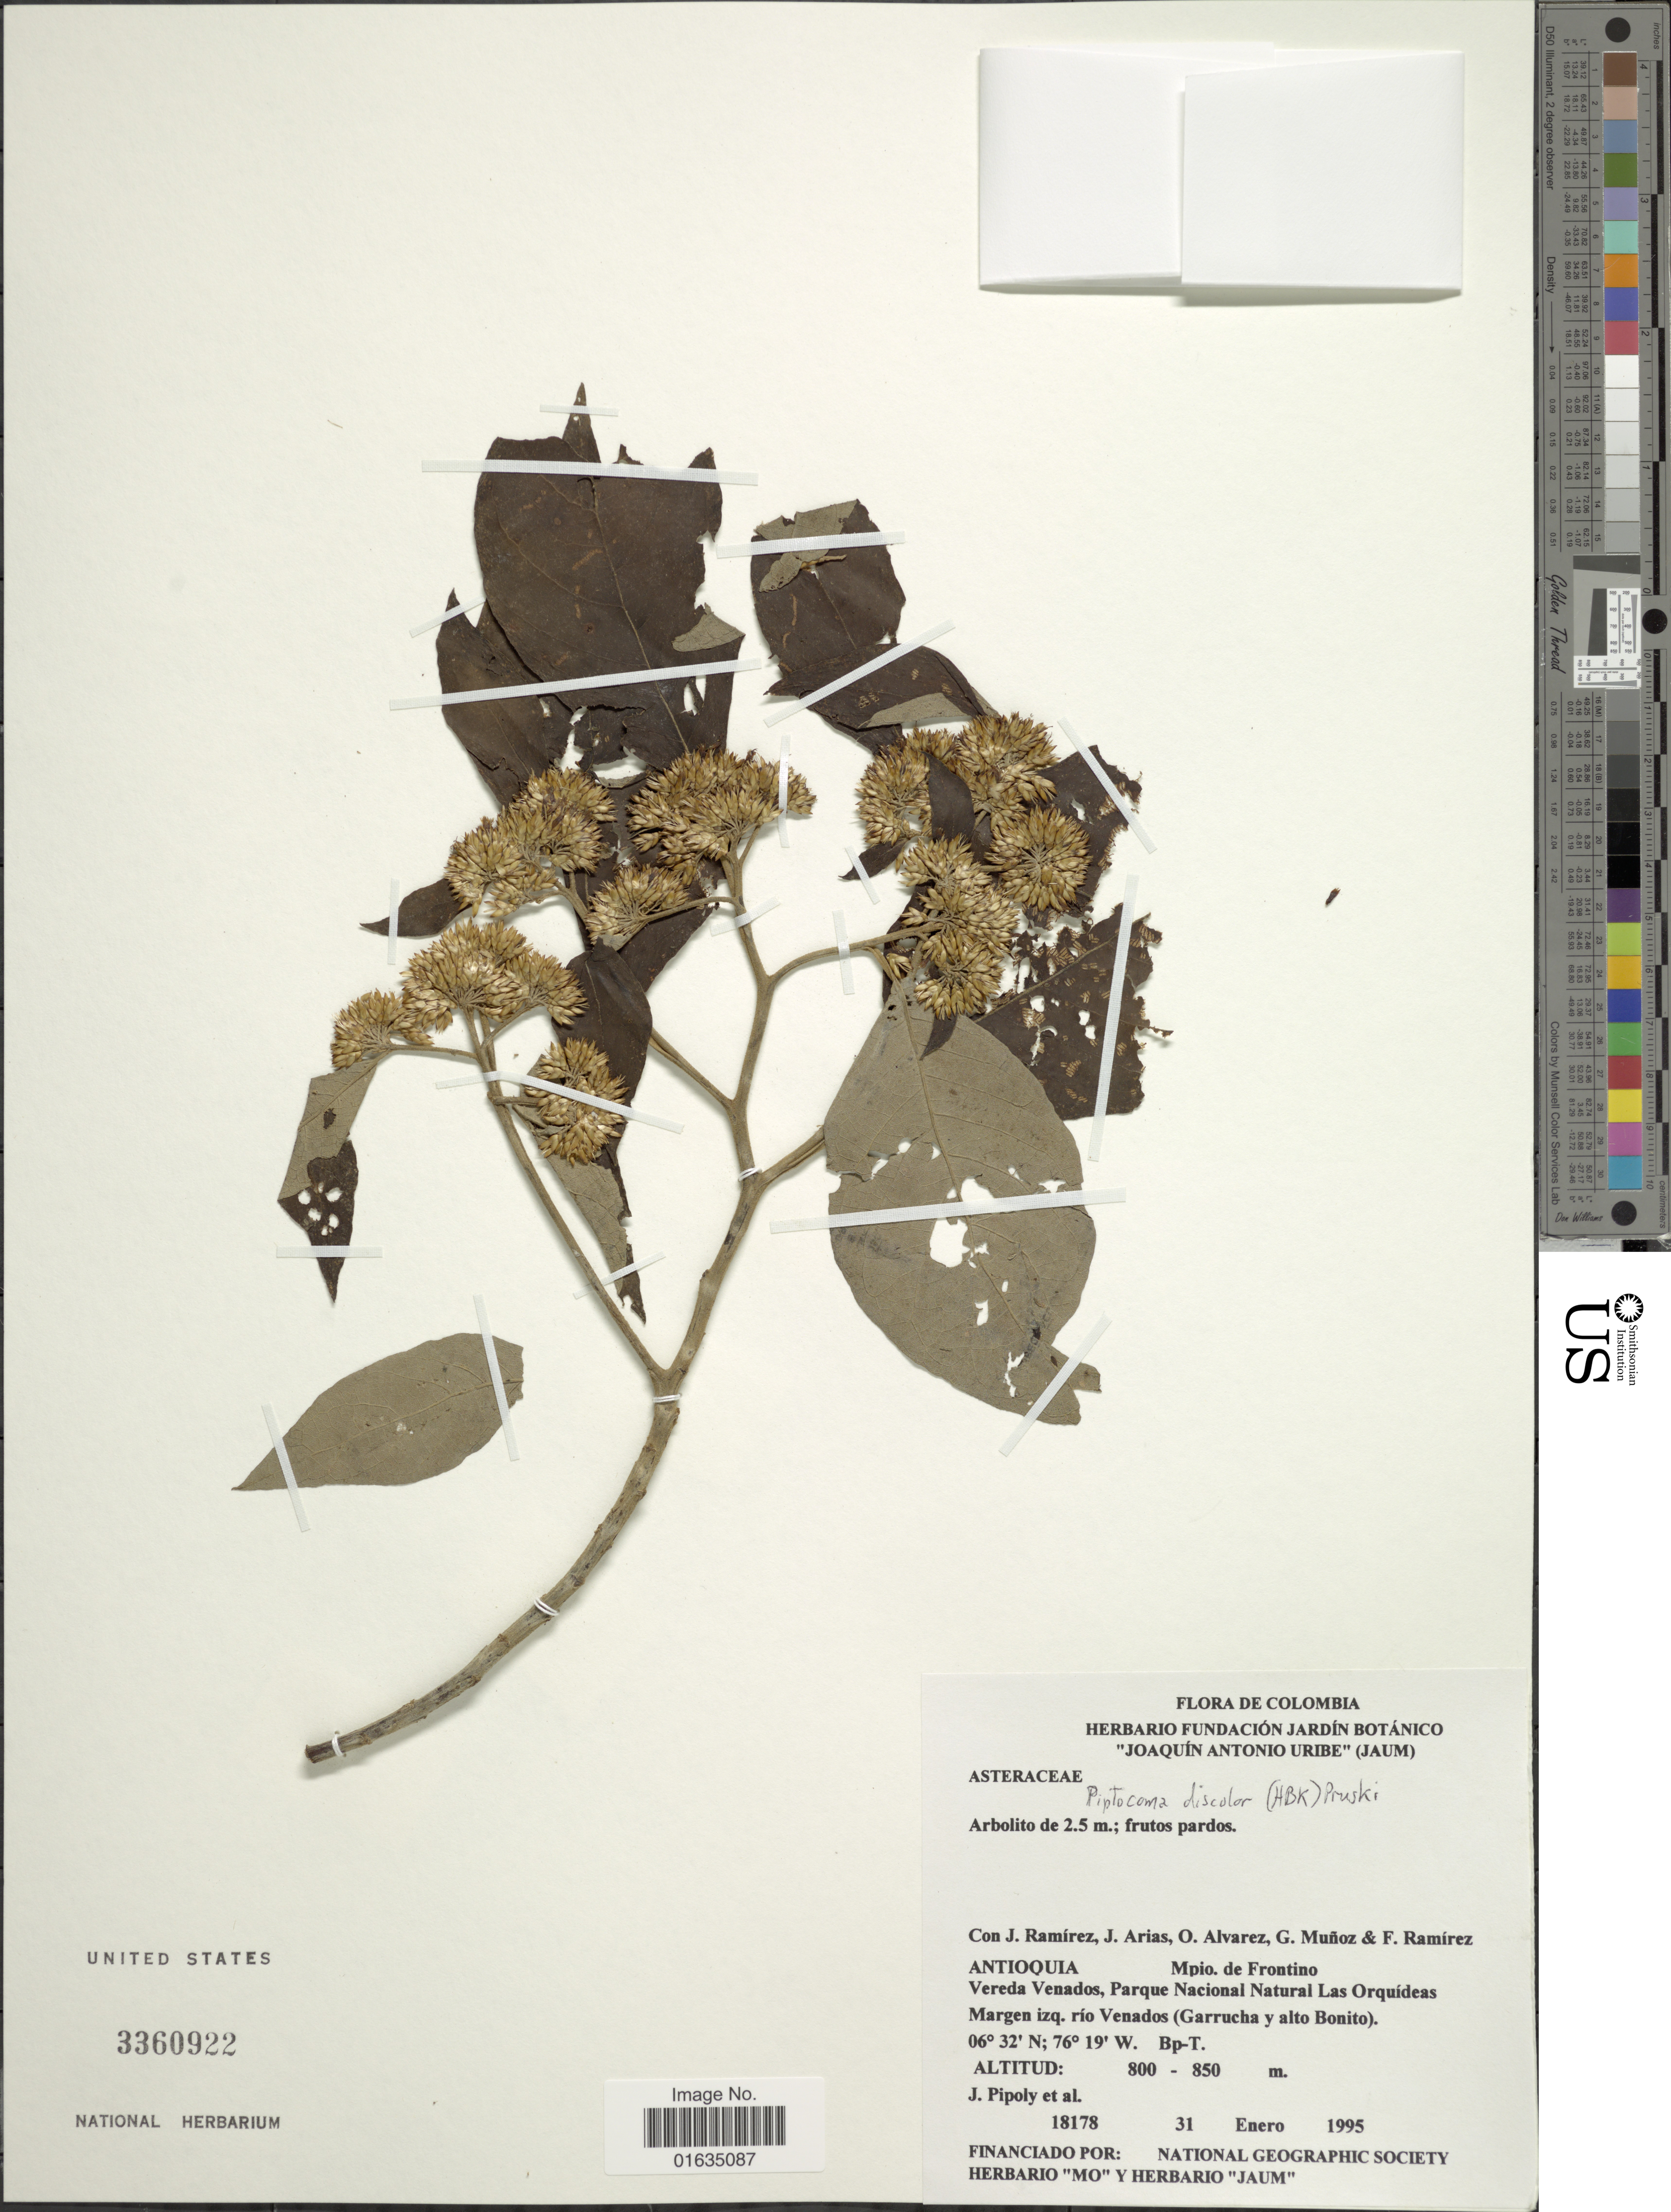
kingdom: Plantae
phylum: Tracheophyta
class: Magnoliopsida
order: Asterales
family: Asteraceae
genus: Pollalesta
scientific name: Pollalesta discolor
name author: (Kunth) Aristeg.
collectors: J. J. Pipoly, J. Ramírez, J. Arias, O. Alvarez & et al.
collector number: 18178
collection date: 1995-01-31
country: Colombia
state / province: Antioquia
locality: Mpio. de Frontino, Vereda Venados, Parque Nacional Natural Las Orquideas, Margen izq. rio Venados (Garrucha y alto Bonito)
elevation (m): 800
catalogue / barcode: US 3360922